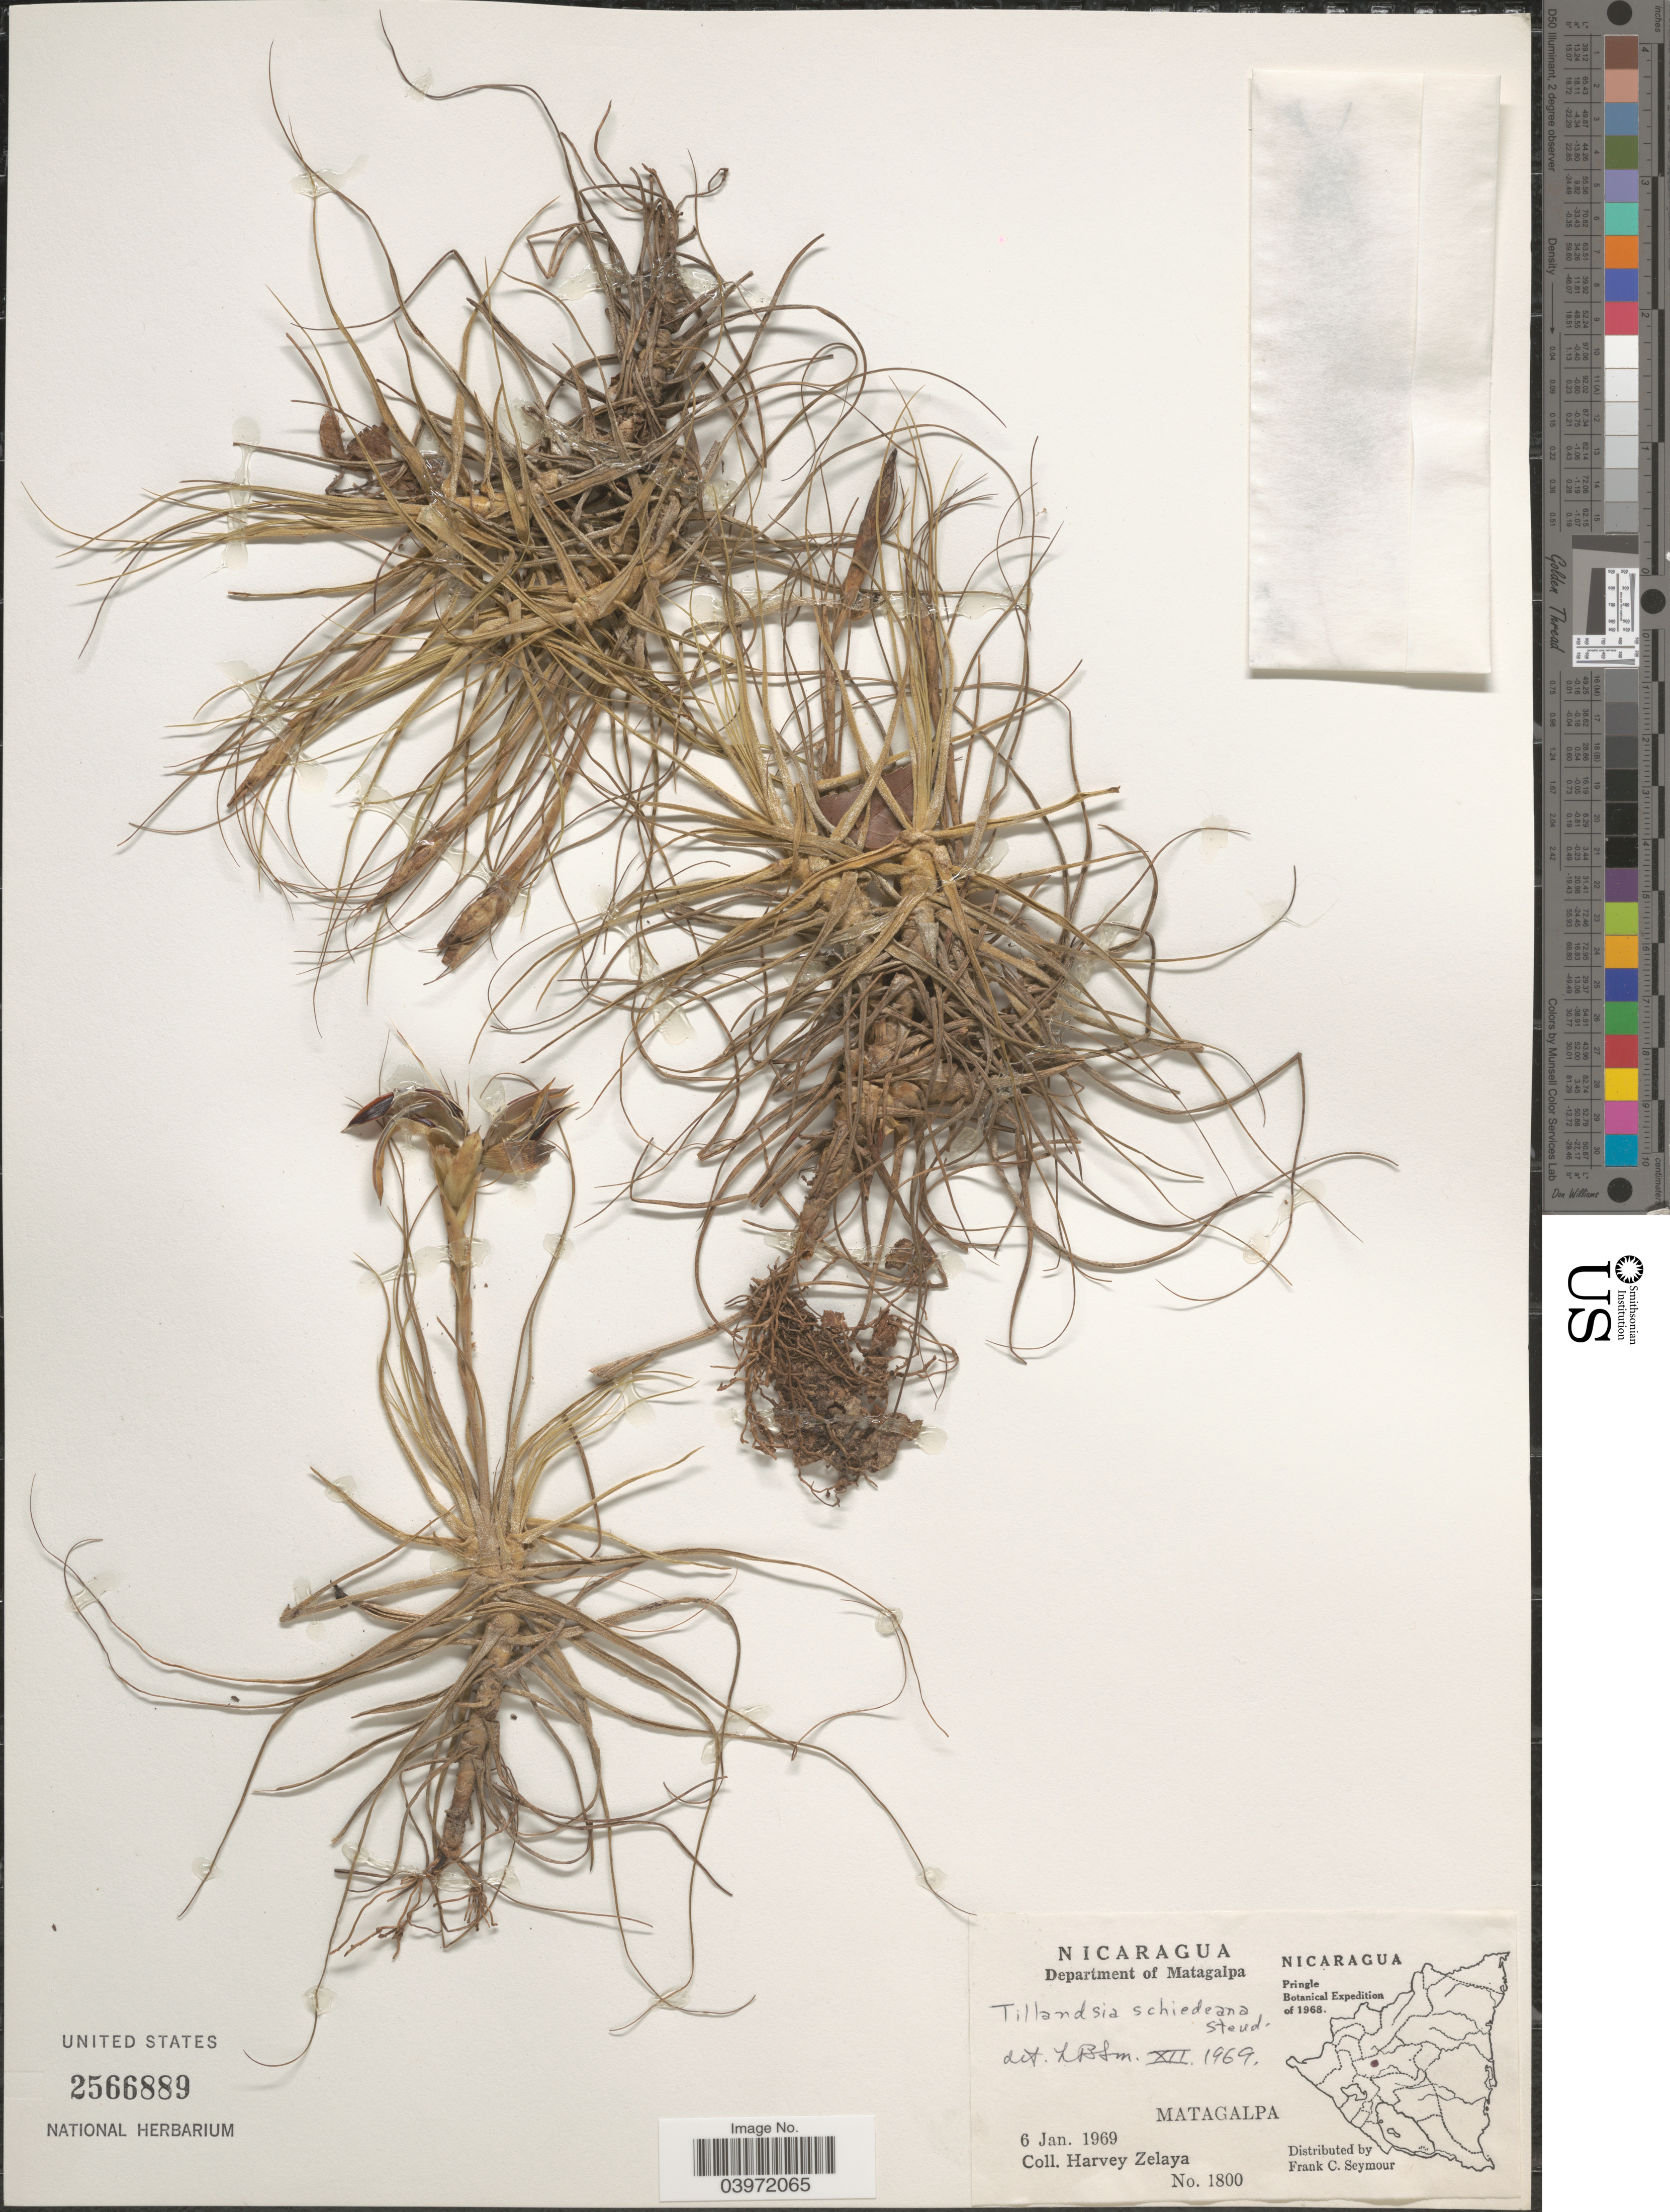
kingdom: Plantae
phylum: Tracheophyta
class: Liliopsida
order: Poales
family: Bromeliaceae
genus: Tillandsia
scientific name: Tillandsia schiedeana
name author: Steud.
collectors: H. Zelaya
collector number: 1800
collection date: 1969-01-06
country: Nicaragua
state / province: Matagalpa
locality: Department of Matagalpa. Matagalpa.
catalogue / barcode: US 2566889